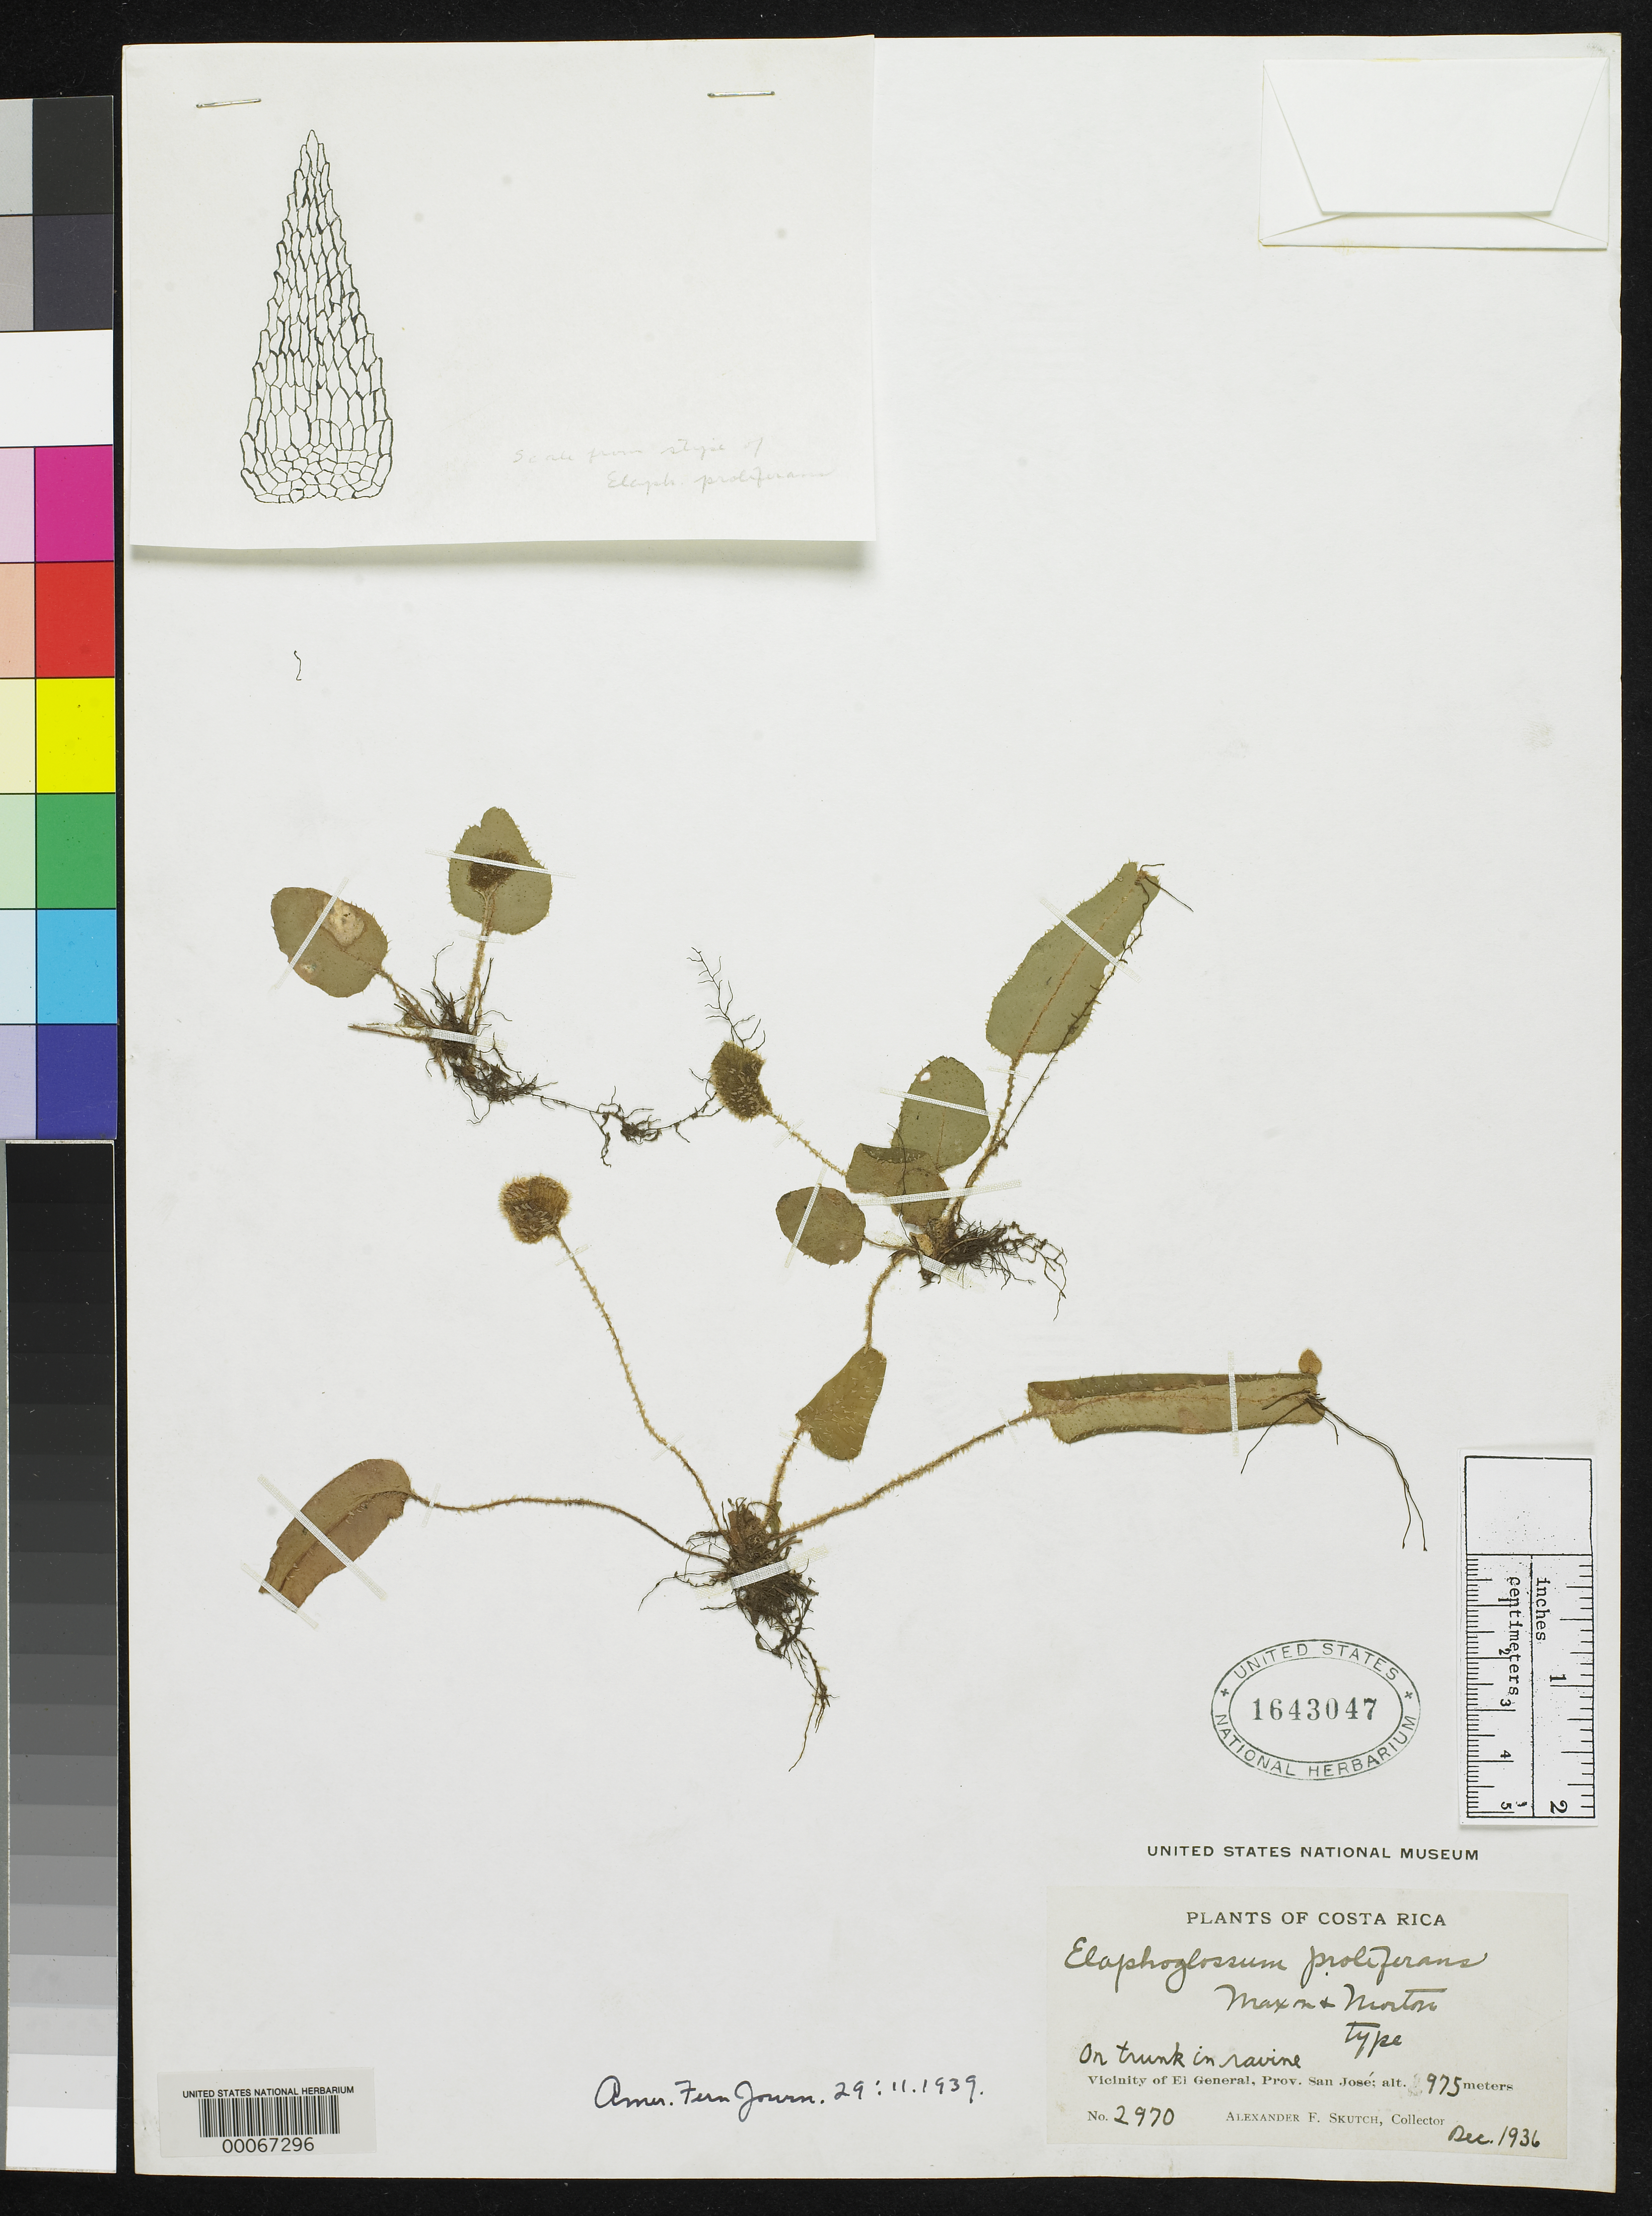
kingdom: Plantae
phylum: Tracheophyta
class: Polypodiopsida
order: Polypodiales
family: Dryopteridaceae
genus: Elaphoglossum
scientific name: Elaphoglossum proliferans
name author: Maxon & C.V. Morton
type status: Holotype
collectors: A. F. Skutch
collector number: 2970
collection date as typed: Dec 1936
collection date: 1936-12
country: Costa Rica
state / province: San José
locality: Vicinity of El General.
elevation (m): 975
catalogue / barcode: US 1643047